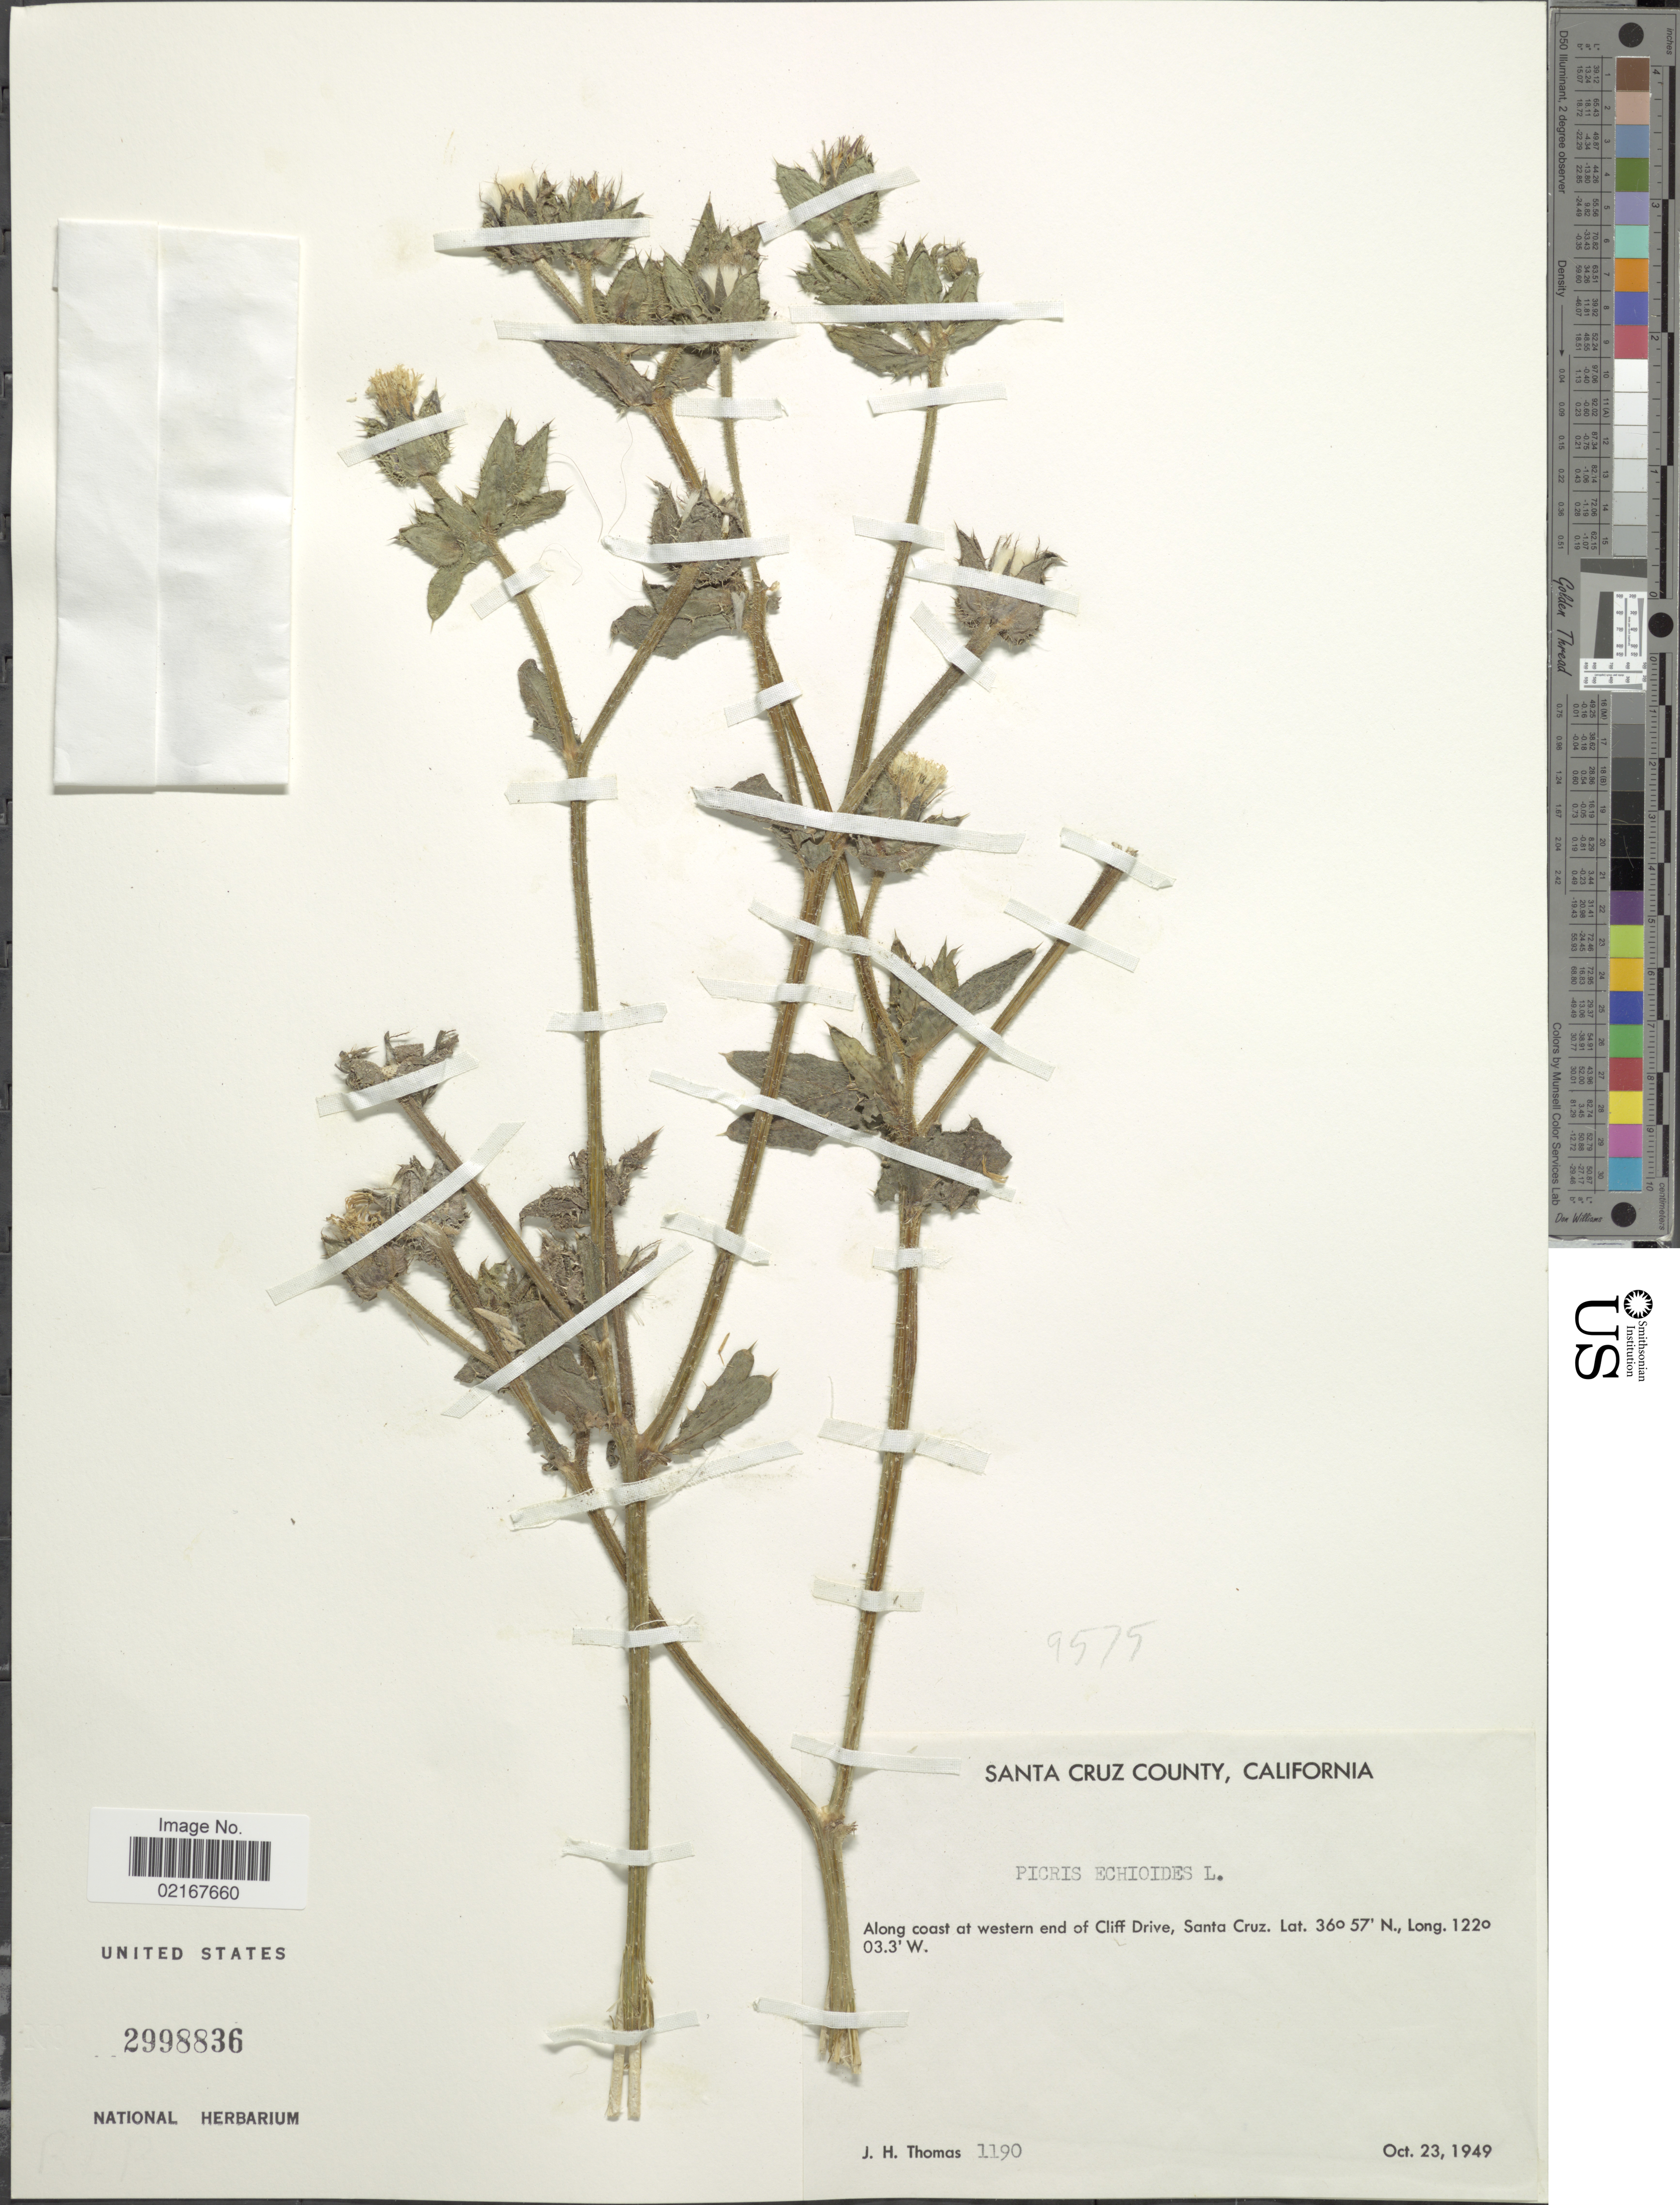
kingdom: Plantae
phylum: Tracheophyta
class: Magnoliopsida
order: Asterales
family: Asteraceae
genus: Helminthotheca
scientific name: Helminthotheca echioides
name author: (L.) Holub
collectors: J. H. Thomas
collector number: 1190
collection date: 1949-10-23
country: United States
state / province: California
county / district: Santa Cruz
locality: Santa Cruz County, along coast at western end of Cliff Drive, Santa Cruz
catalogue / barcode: US 2998836